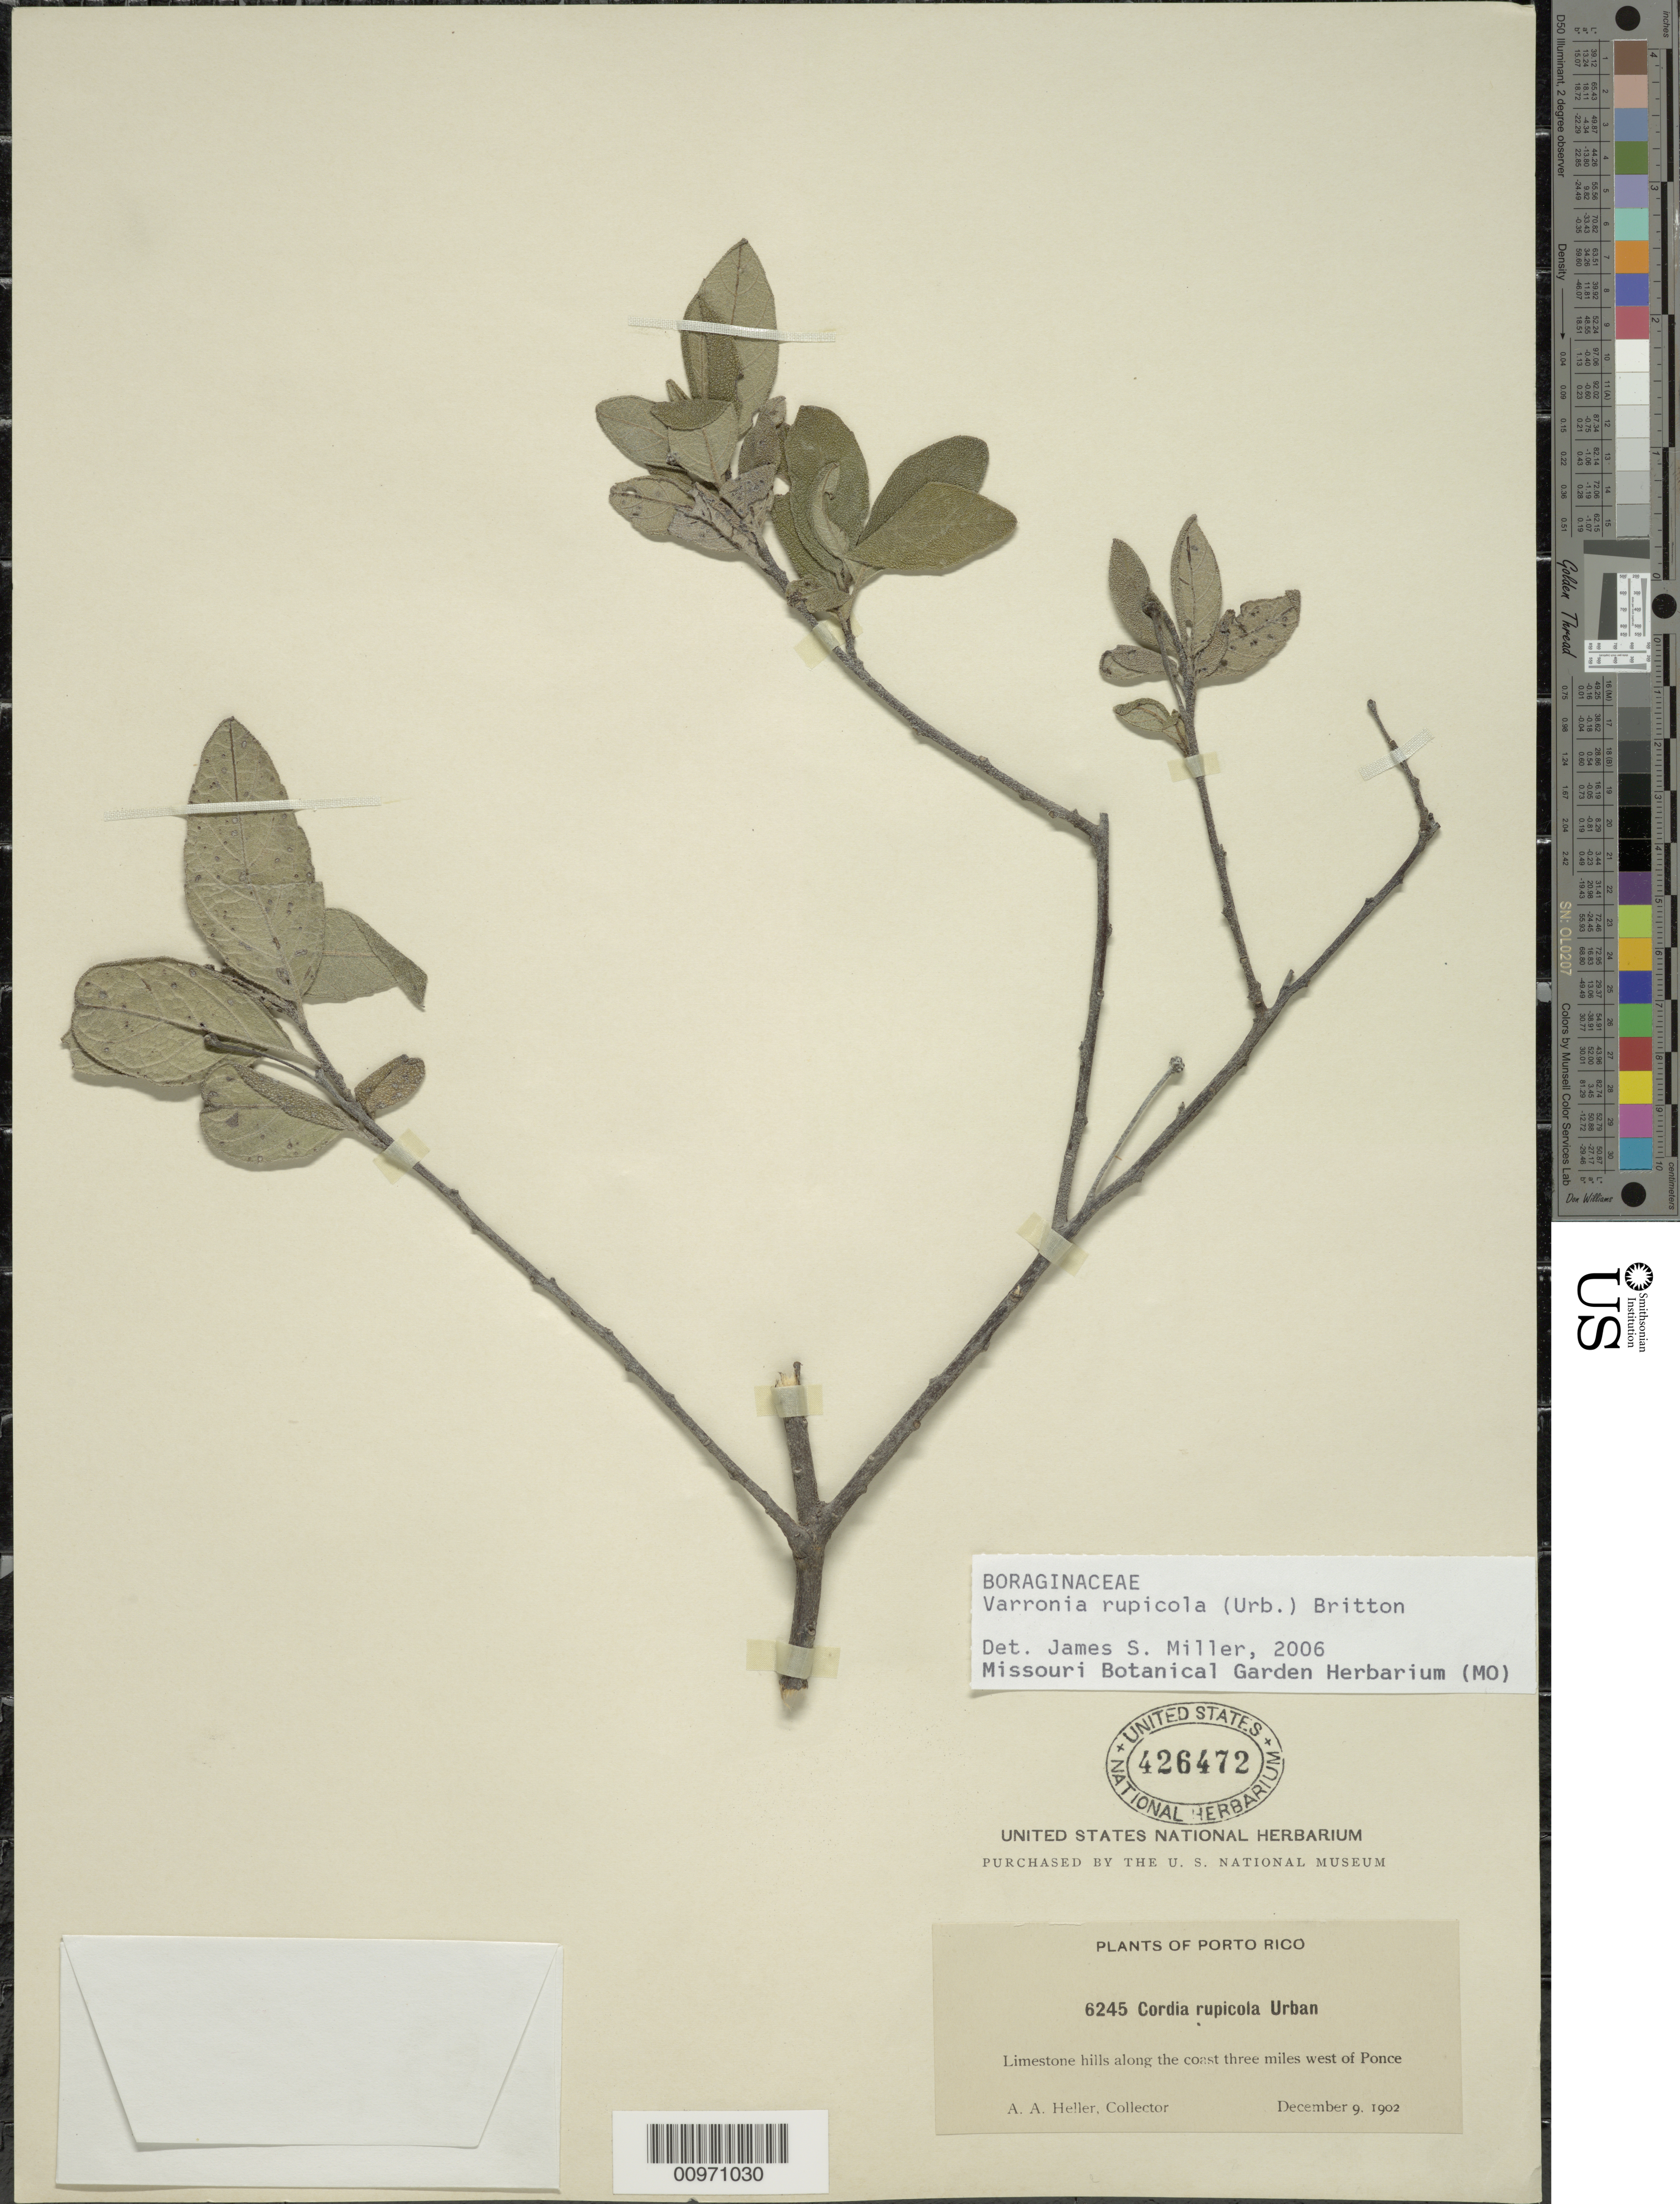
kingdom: Plantae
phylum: Tracheophyta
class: Magnoliopsida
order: Boraginales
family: Cordiaceae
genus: Varronia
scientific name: Varronia rupicola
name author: (Urb.) Britton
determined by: Miller, James S., (MO), Missouri Botanical Garden (UNITED STATES)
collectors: A. A. Heller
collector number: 6245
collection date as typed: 09 Dec 1902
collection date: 1902-12-09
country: Puerto Rico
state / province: Ponce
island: Puerto Rico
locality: Ponce, along coast 3 miles west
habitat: Limestone hills along the coast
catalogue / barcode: US 426472